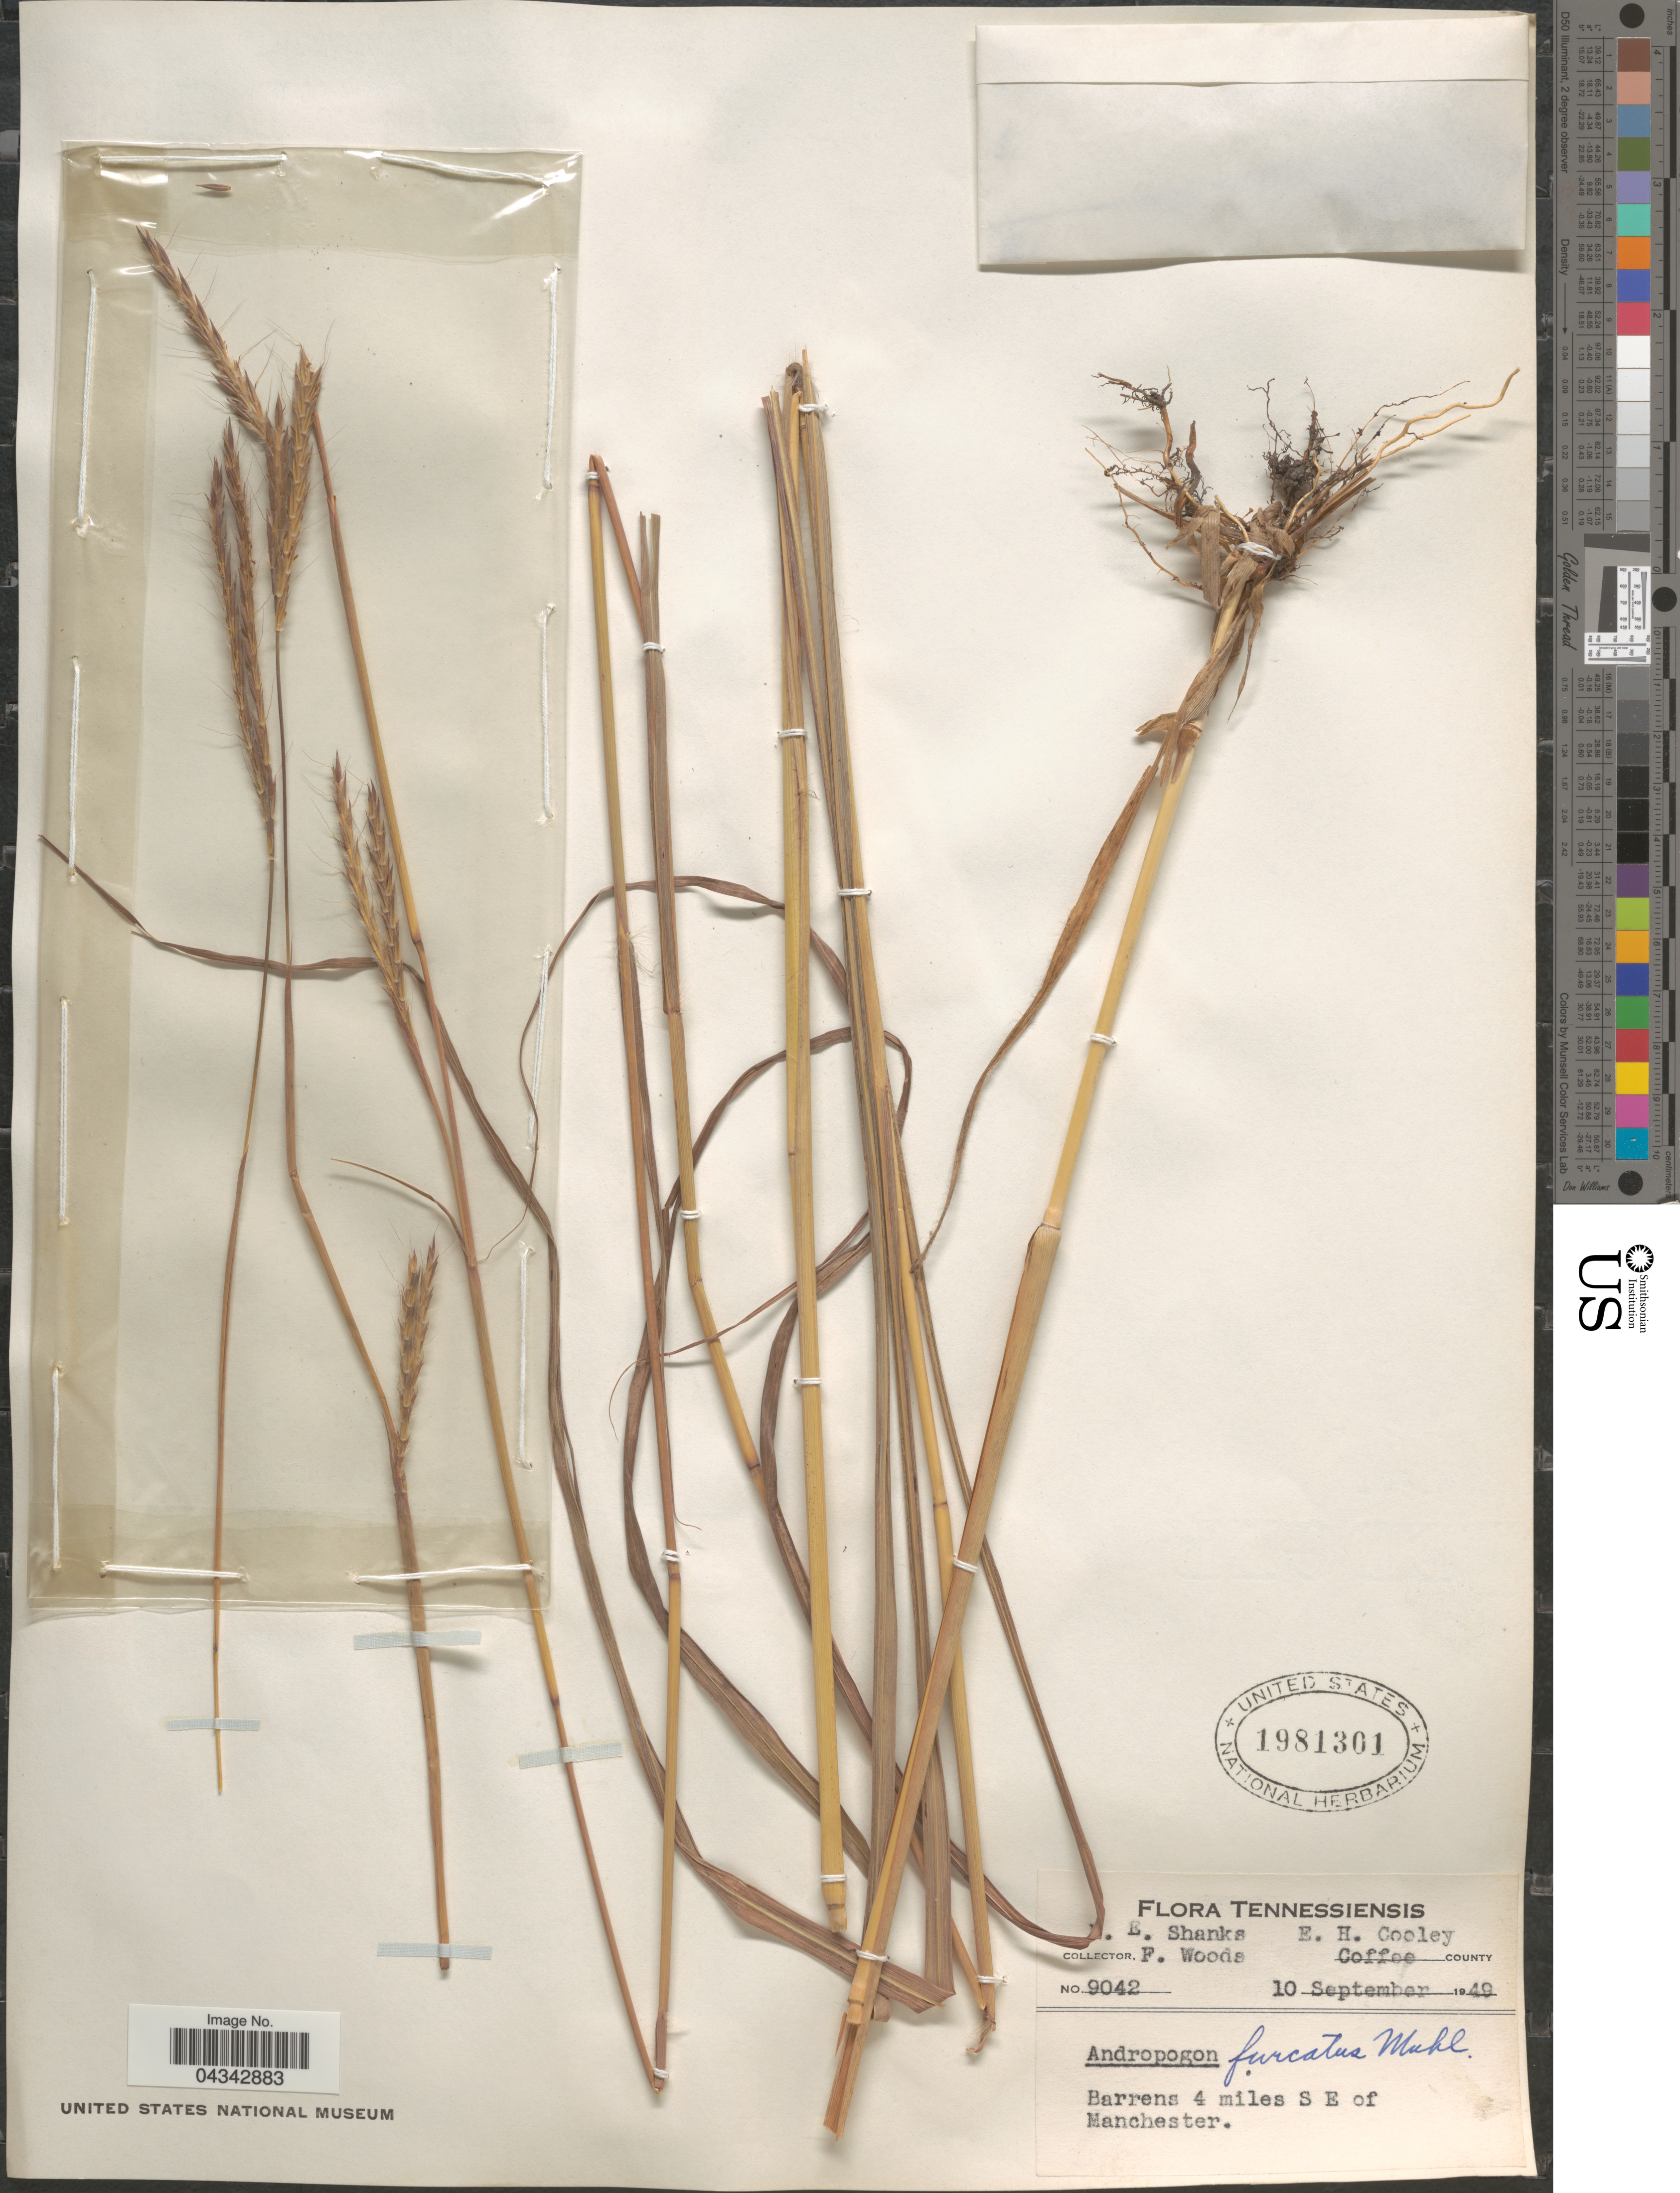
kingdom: Plantae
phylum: Tracheophyta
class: Liliopsida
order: Poales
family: Poaceae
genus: Andropogon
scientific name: Andropogon gerardii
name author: Vitman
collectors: R. Shanks, E. H. Cooley & F. Woods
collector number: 9042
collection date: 1949-09-10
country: United States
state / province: Tennessee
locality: Barrens 4 miles S E of Manchester.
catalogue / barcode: US 1981301